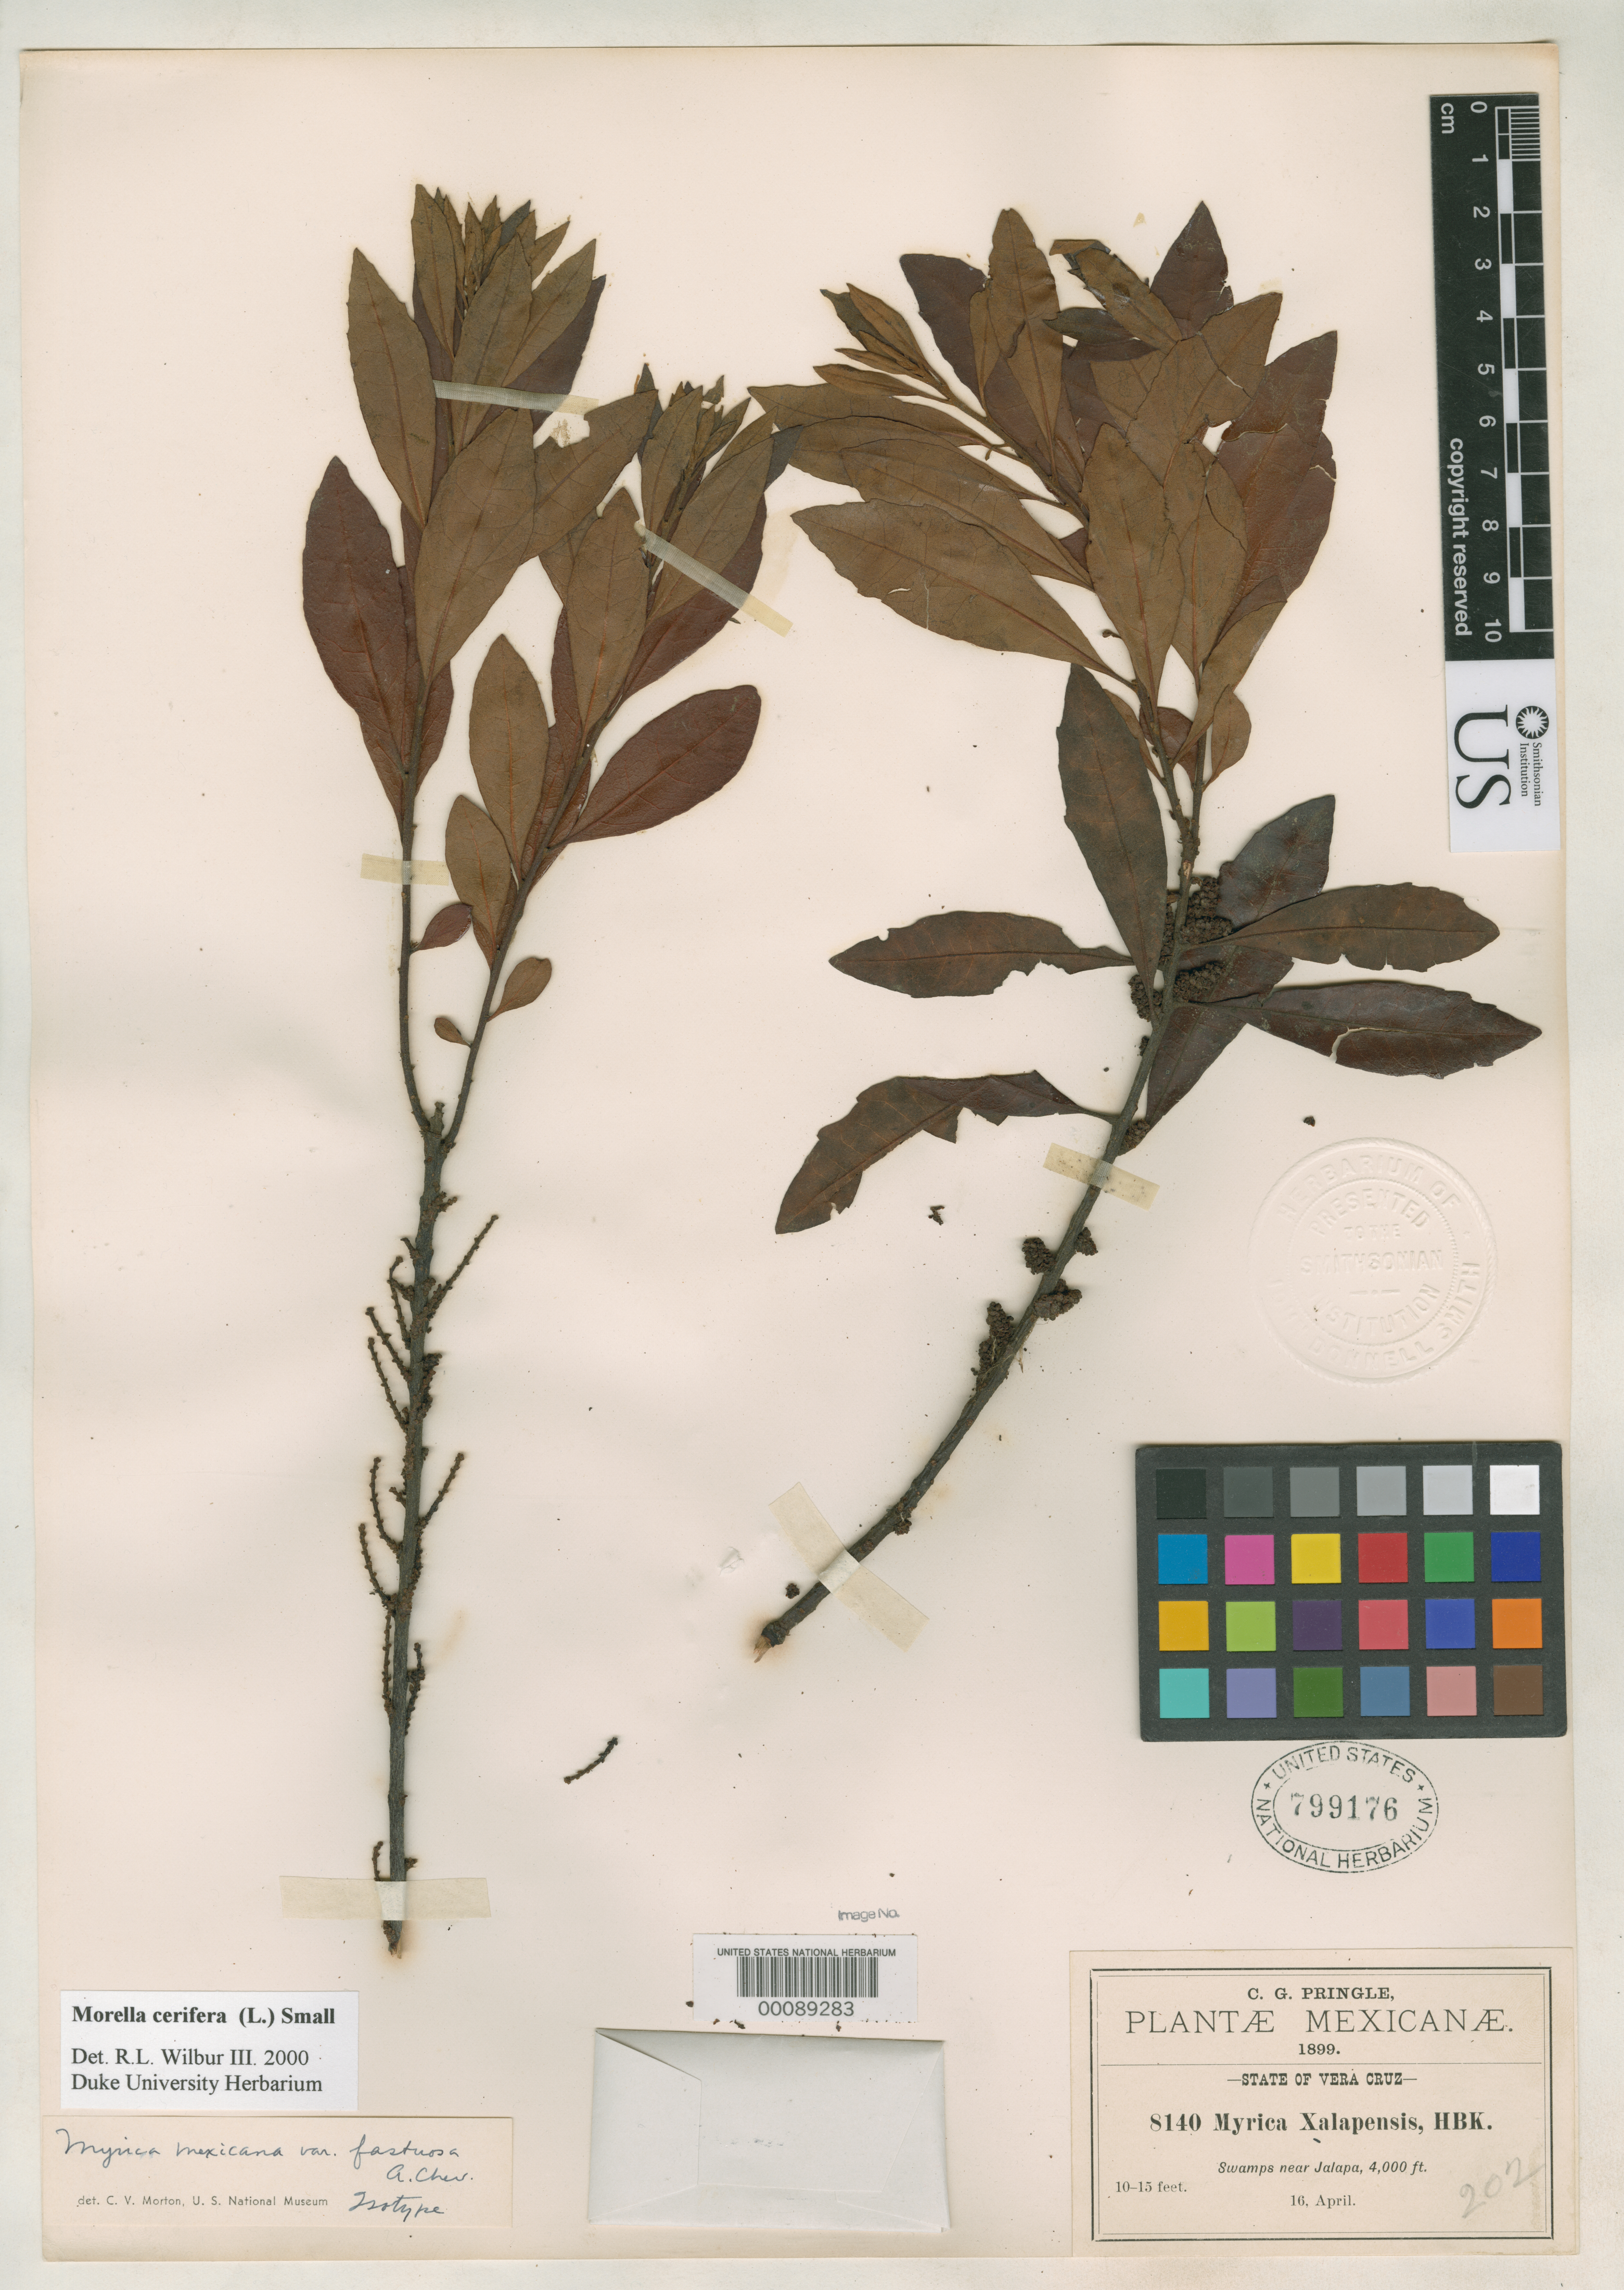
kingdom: Plantae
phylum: Tracheophyta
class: Magnoliopsida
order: Fagales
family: Myricaceae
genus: Myrica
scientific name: Myrica mexicana var. fastuosa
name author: A. Chev.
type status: Isotype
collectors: C. G. Pringle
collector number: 8140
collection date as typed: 16 Apr 1899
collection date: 1899-04-16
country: Mexico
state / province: Veracruz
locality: Near Jalapa.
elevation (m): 1219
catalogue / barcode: US 799176